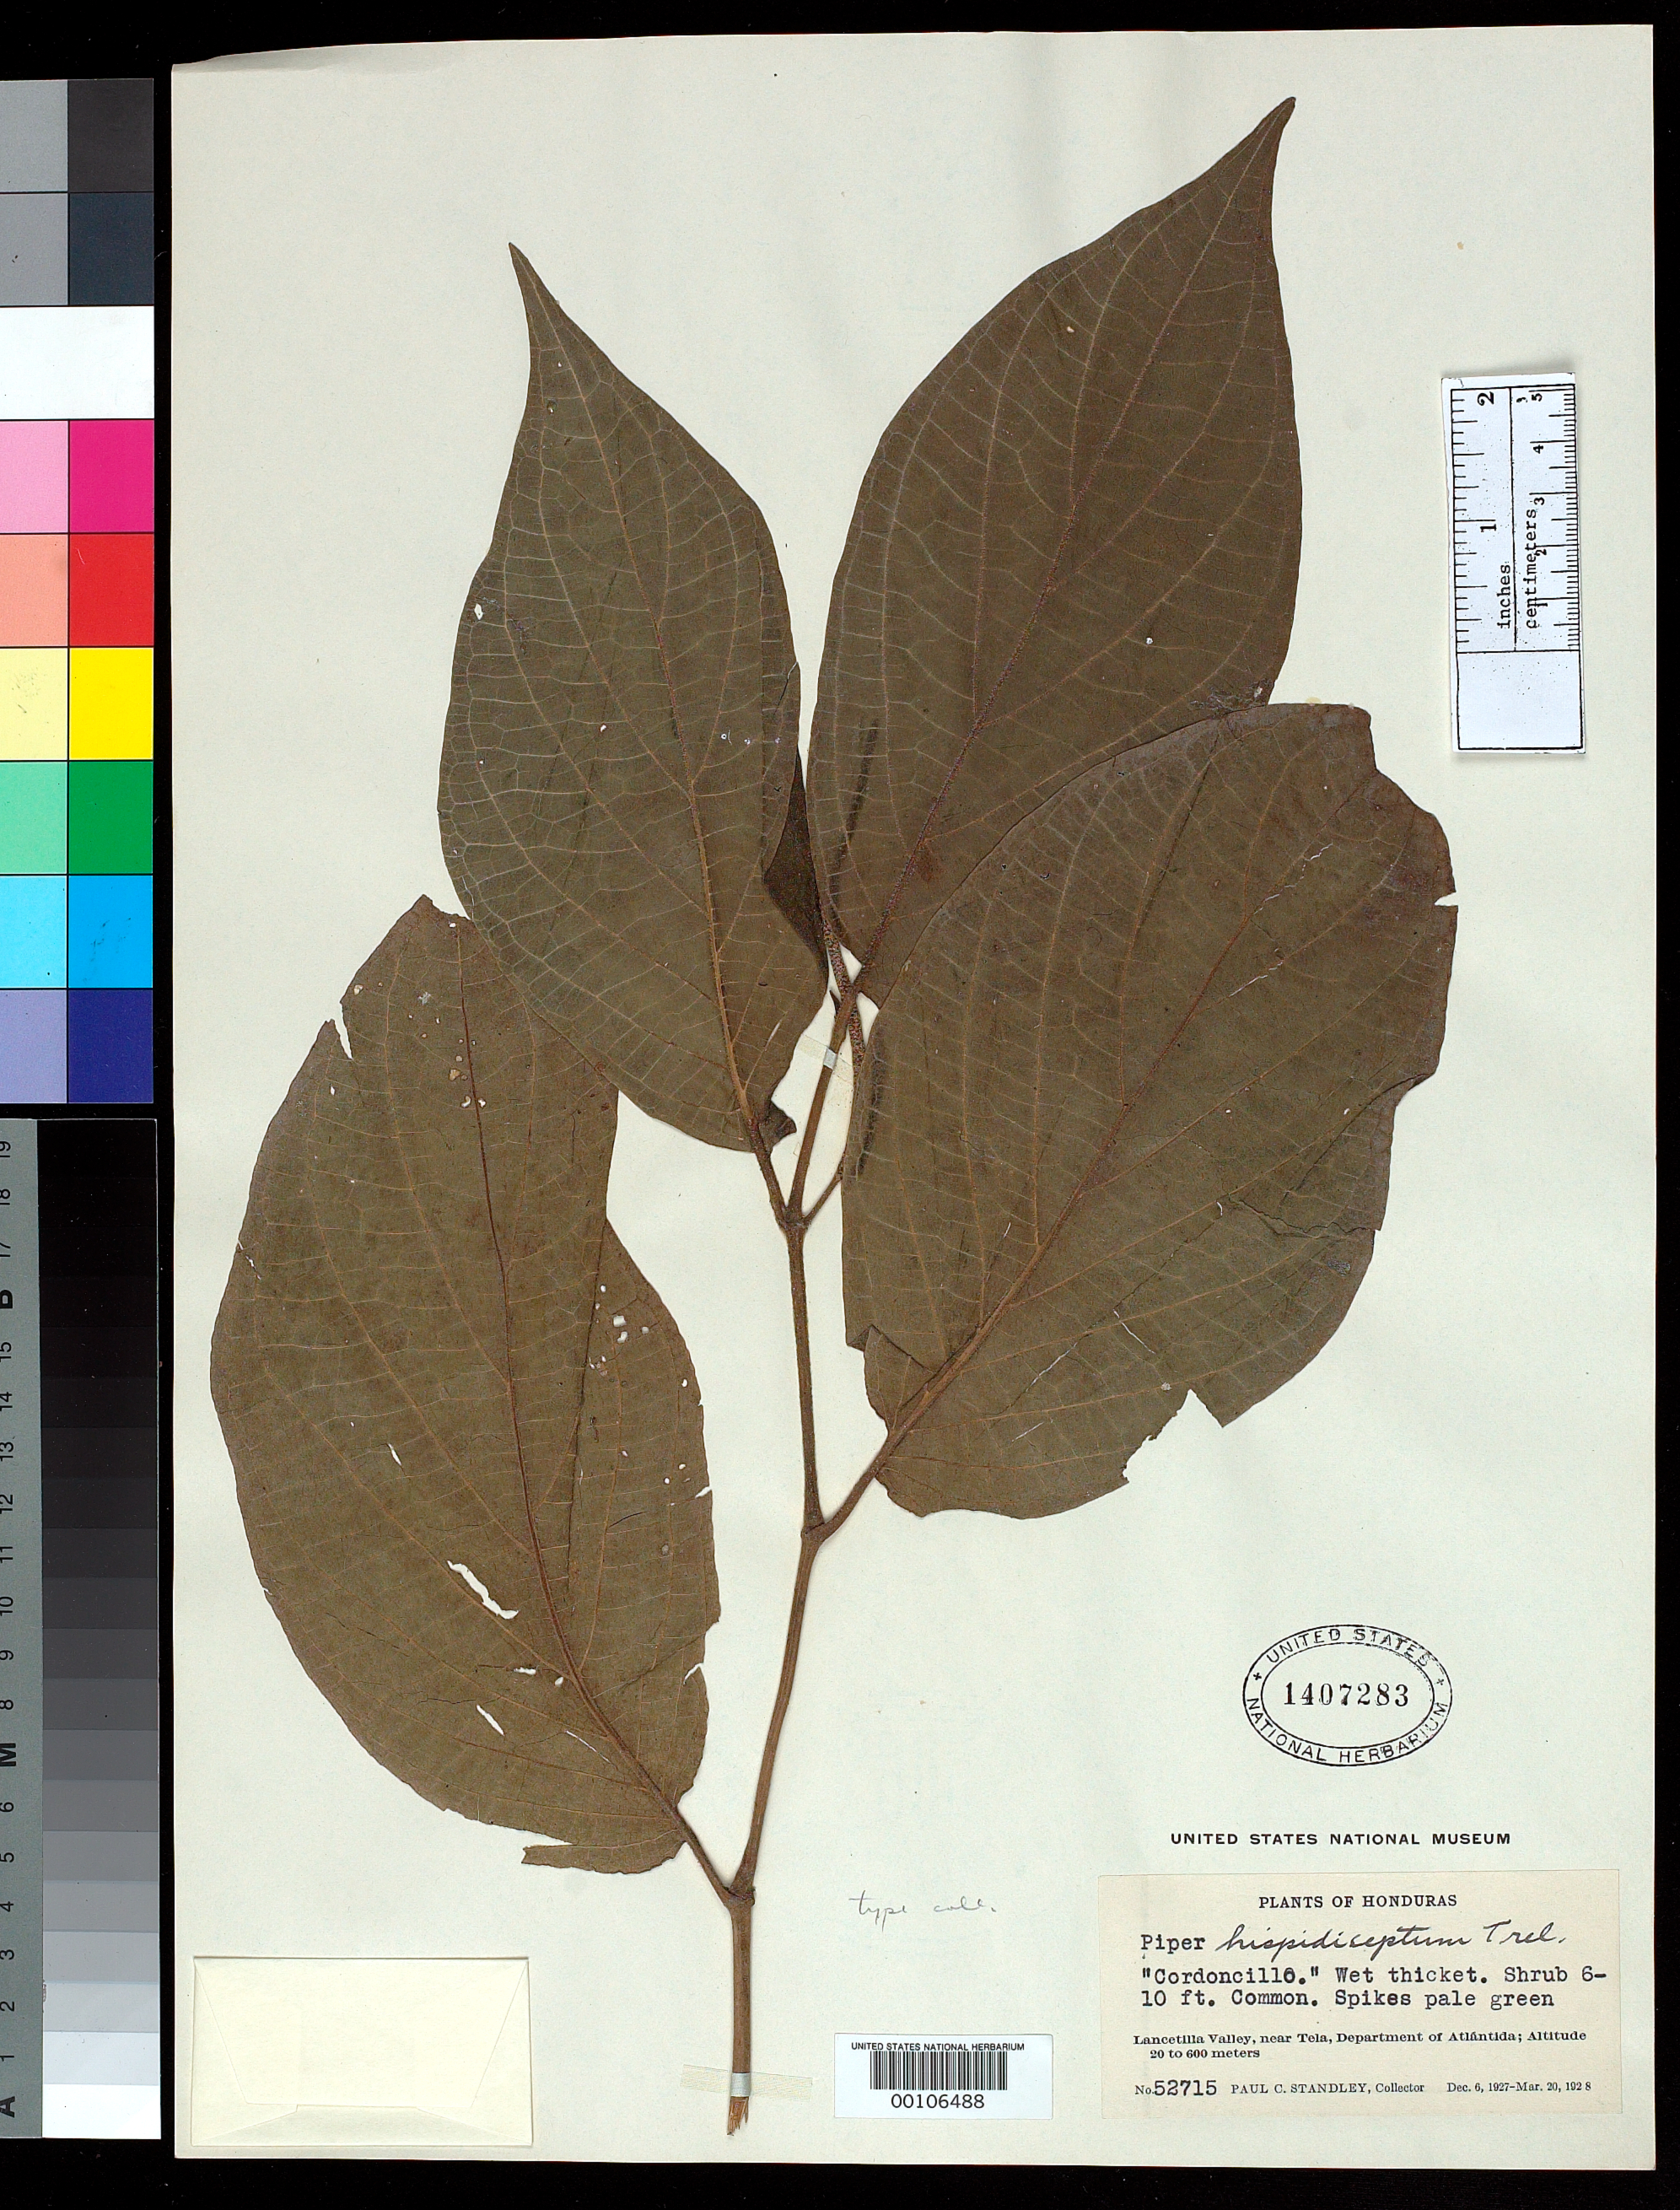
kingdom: Plantae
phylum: Tracheophyta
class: Magnoliopsida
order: Piperales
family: Piperaceae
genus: Piper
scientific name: Piper hispidiseptum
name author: Trel.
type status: Isotype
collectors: P. C. Standley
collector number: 52715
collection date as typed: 06 Dec 1927 to 20 Mar 1928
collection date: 1927-12-06/1928-03-20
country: Honduras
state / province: Atlántida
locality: Lancetilla Valley, near Tela.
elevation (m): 100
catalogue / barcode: US 1407283